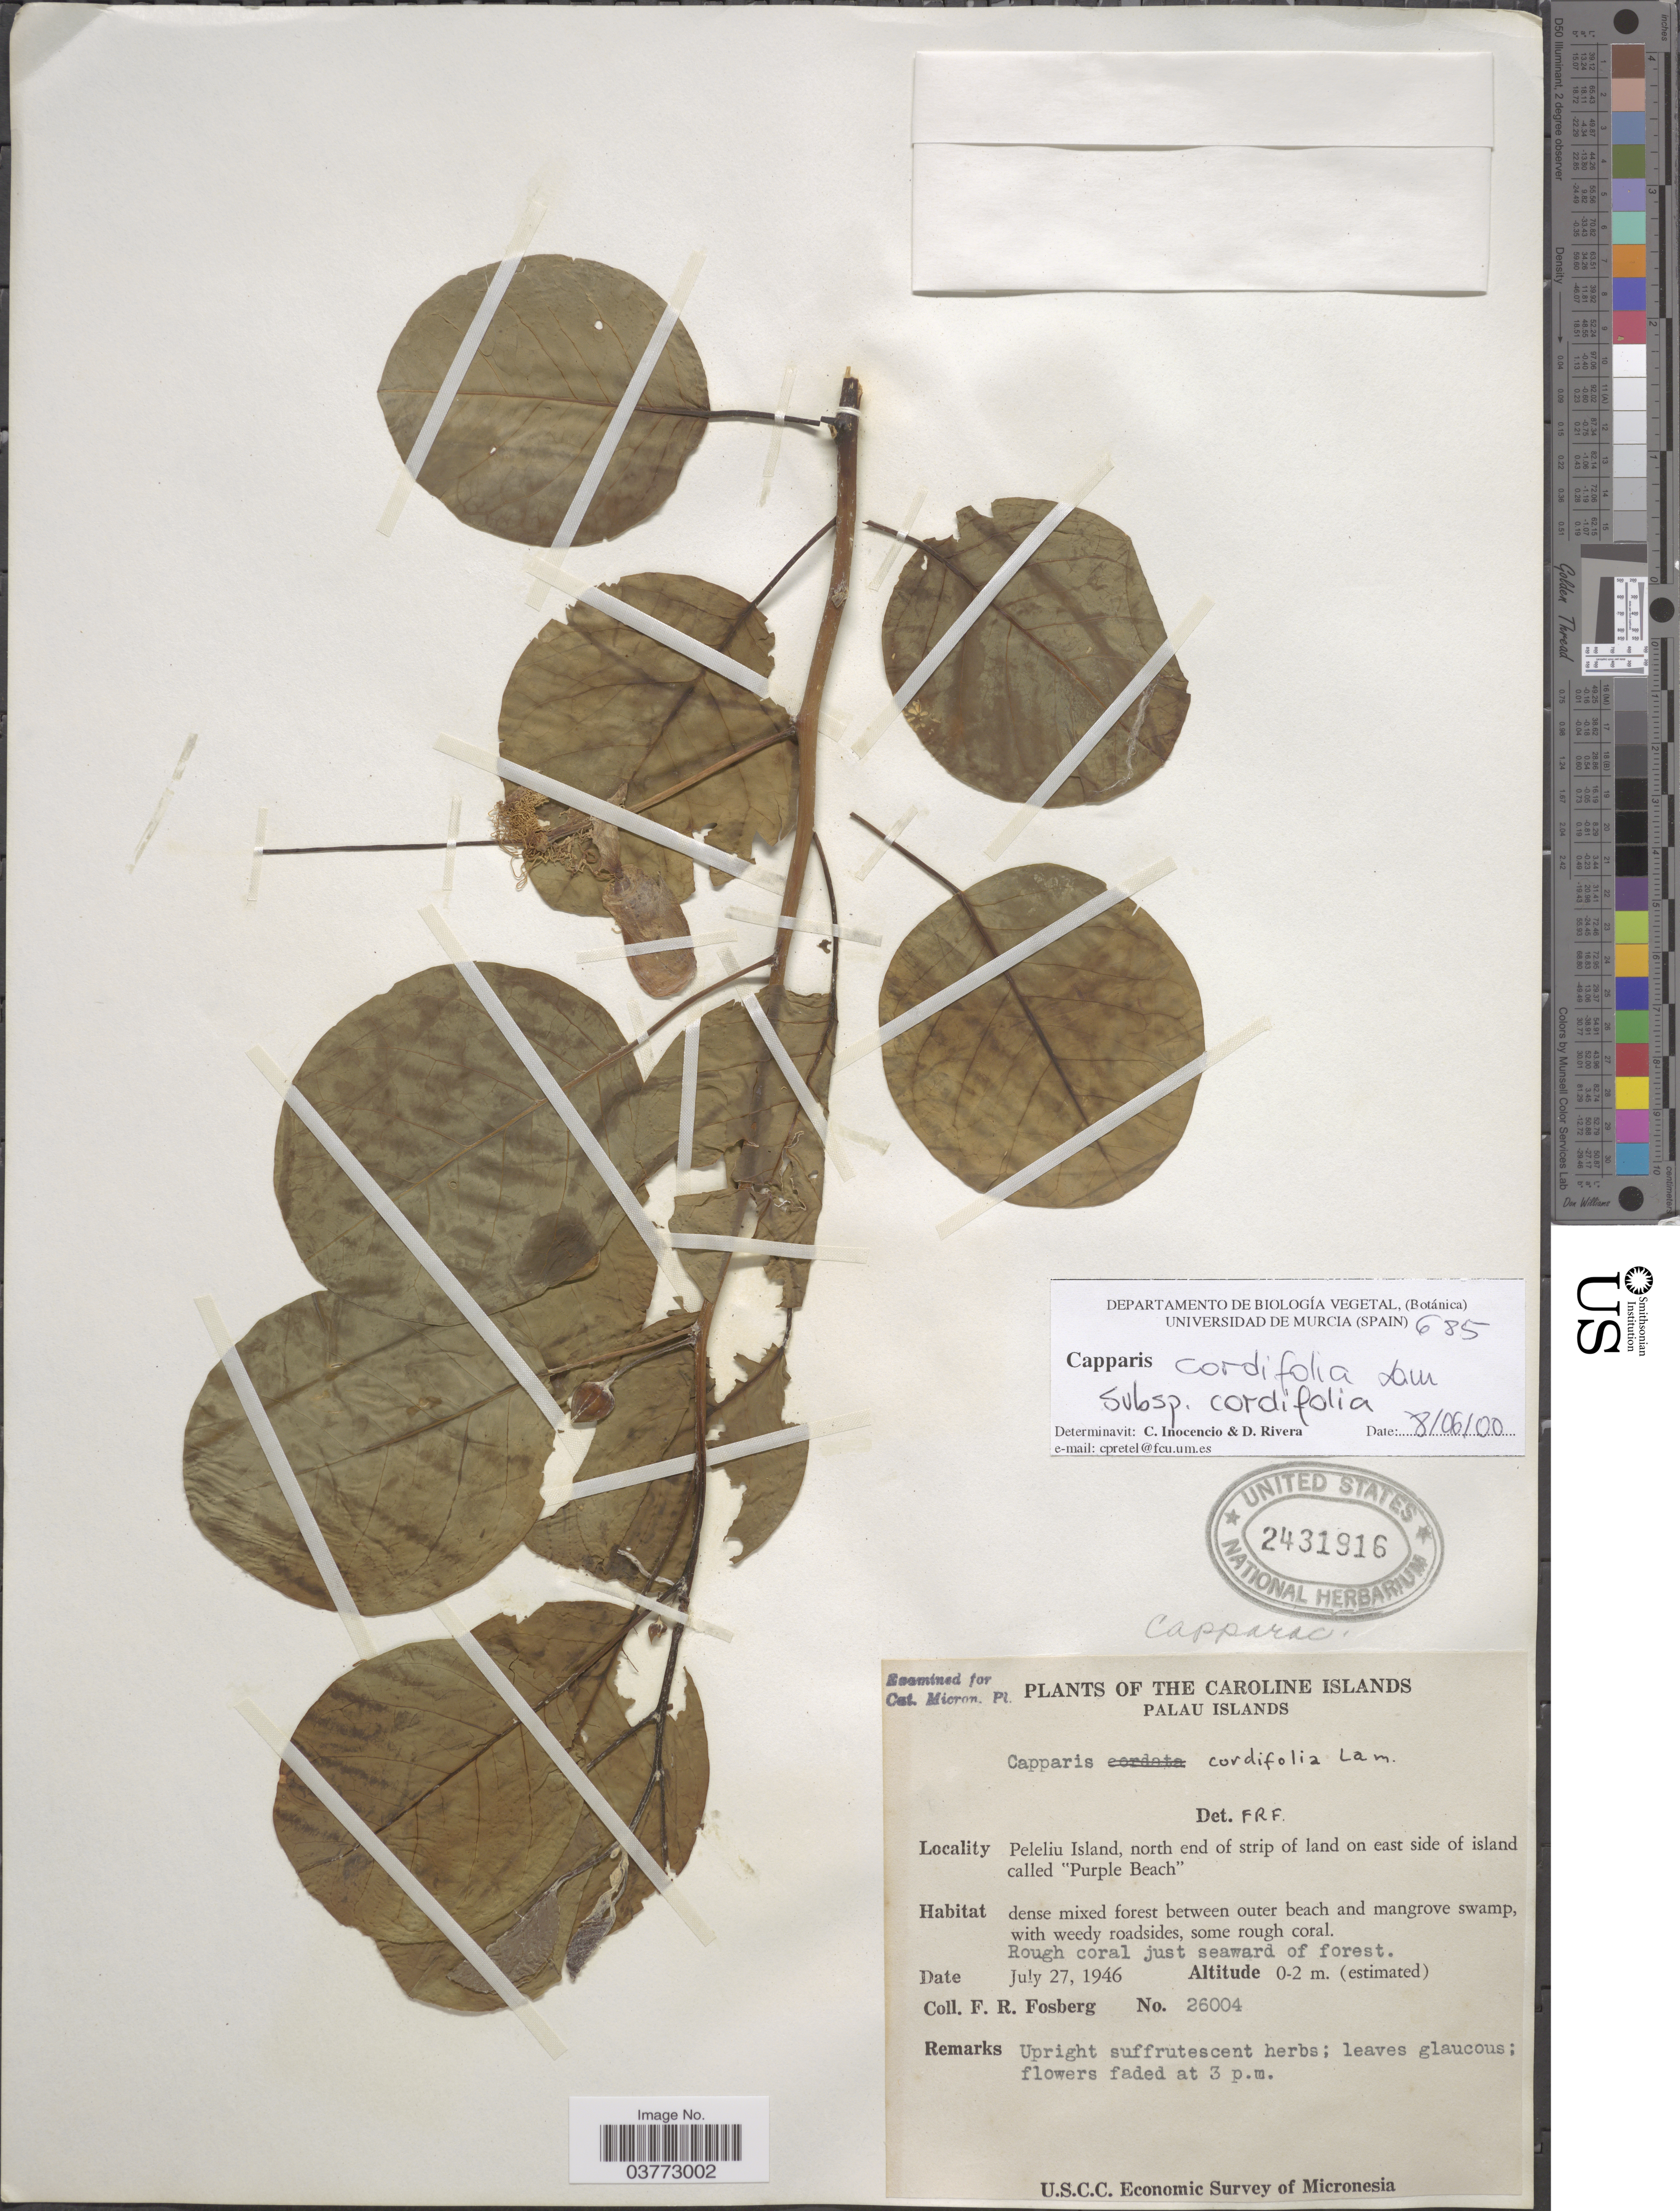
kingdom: Plantae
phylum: Tracheophyta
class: Magnoliopsida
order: Brassicales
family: Capparaceae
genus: Capparis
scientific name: Capparis spinosa subsp. cordifolia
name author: (Lam.) Fici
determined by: Wagner, W. L., (BOT), Smithsonian Institution - National Museum of Natural History (UNITED STATES)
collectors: F. R. Fosberg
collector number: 26004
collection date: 1946-07-27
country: Palau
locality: The Caroline Islands. Palau Islands. Peleliu Island, north end of strip of land on east side of island called "Purple Beach".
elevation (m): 0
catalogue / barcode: US 2431916